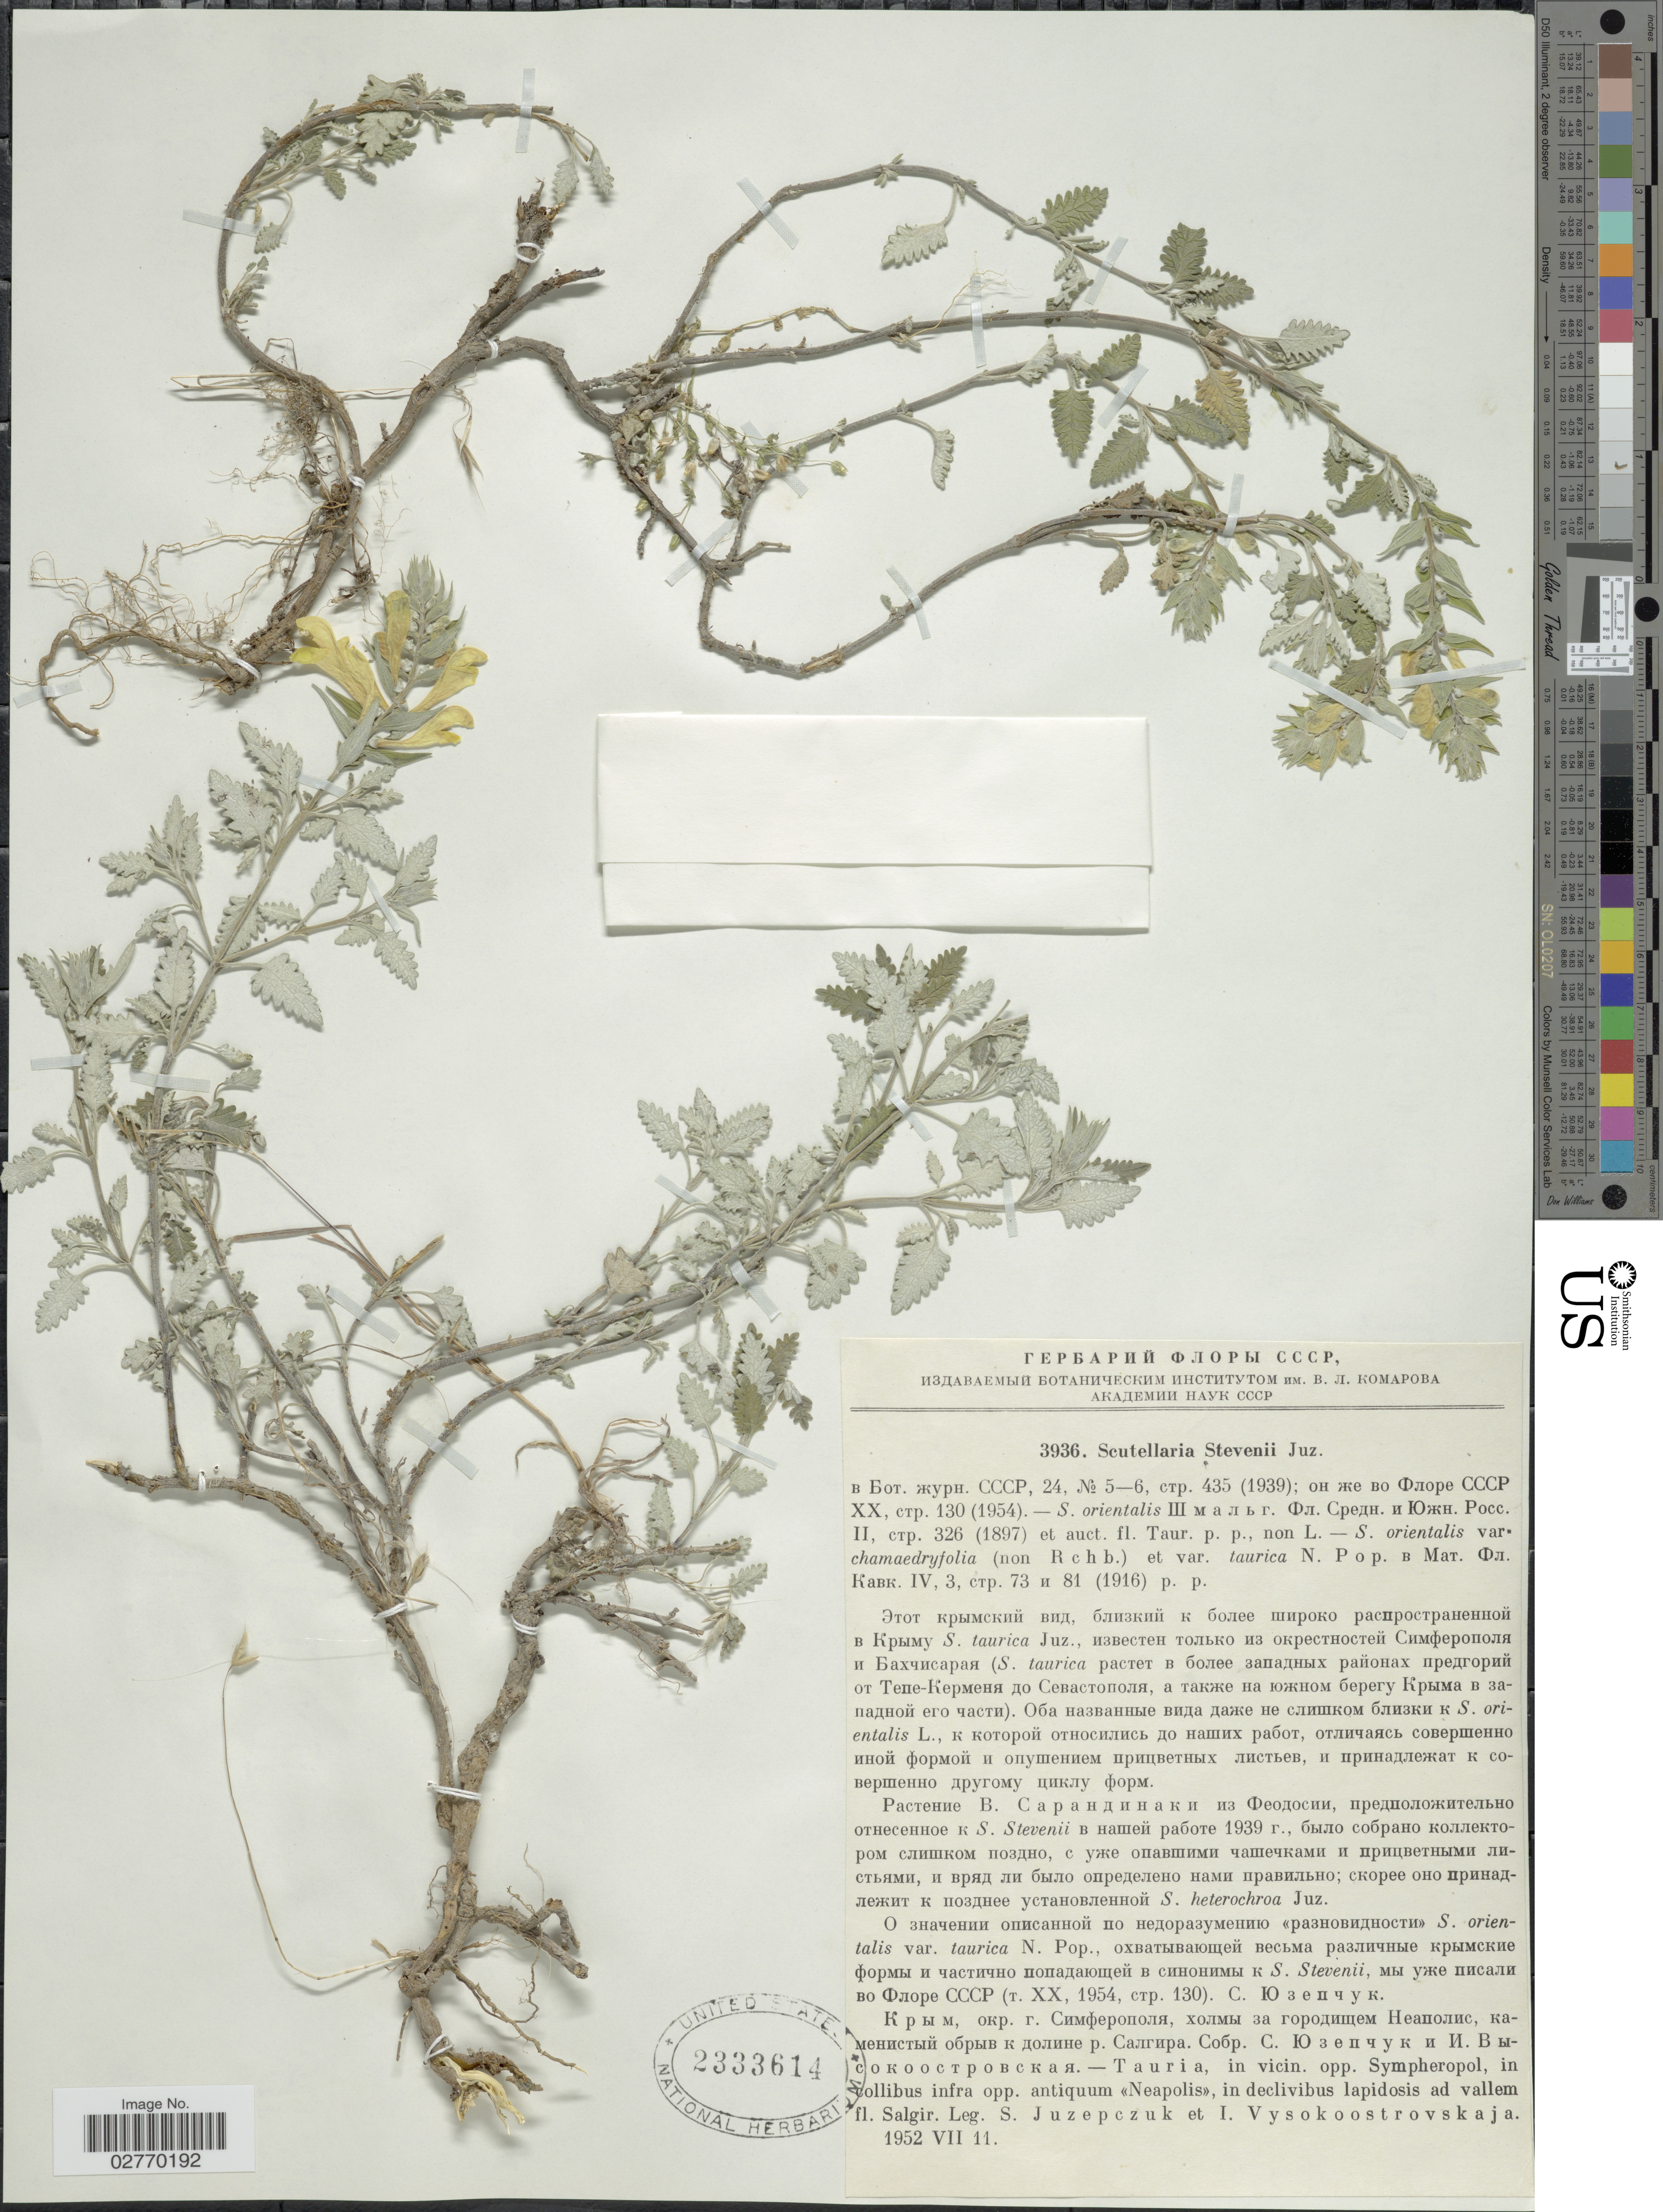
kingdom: Plantae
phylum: Tracheophyta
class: Magnoliopsida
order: Lamiales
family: Lamiaceae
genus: Scutellaria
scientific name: Scutellaria stevenii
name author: Juz.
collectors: S. V. Juzepczuk & I. Vysokoostrovskaja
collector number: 3936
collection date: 1952-07-11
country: Ukraine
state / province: Crimea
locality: Tauria, in vicin. opp. Sympheropol, in collibus infra opp. antiquum Neapolis, in declivibus lapidosis ad vallem fl. Salgir.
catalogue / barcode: US 2333614